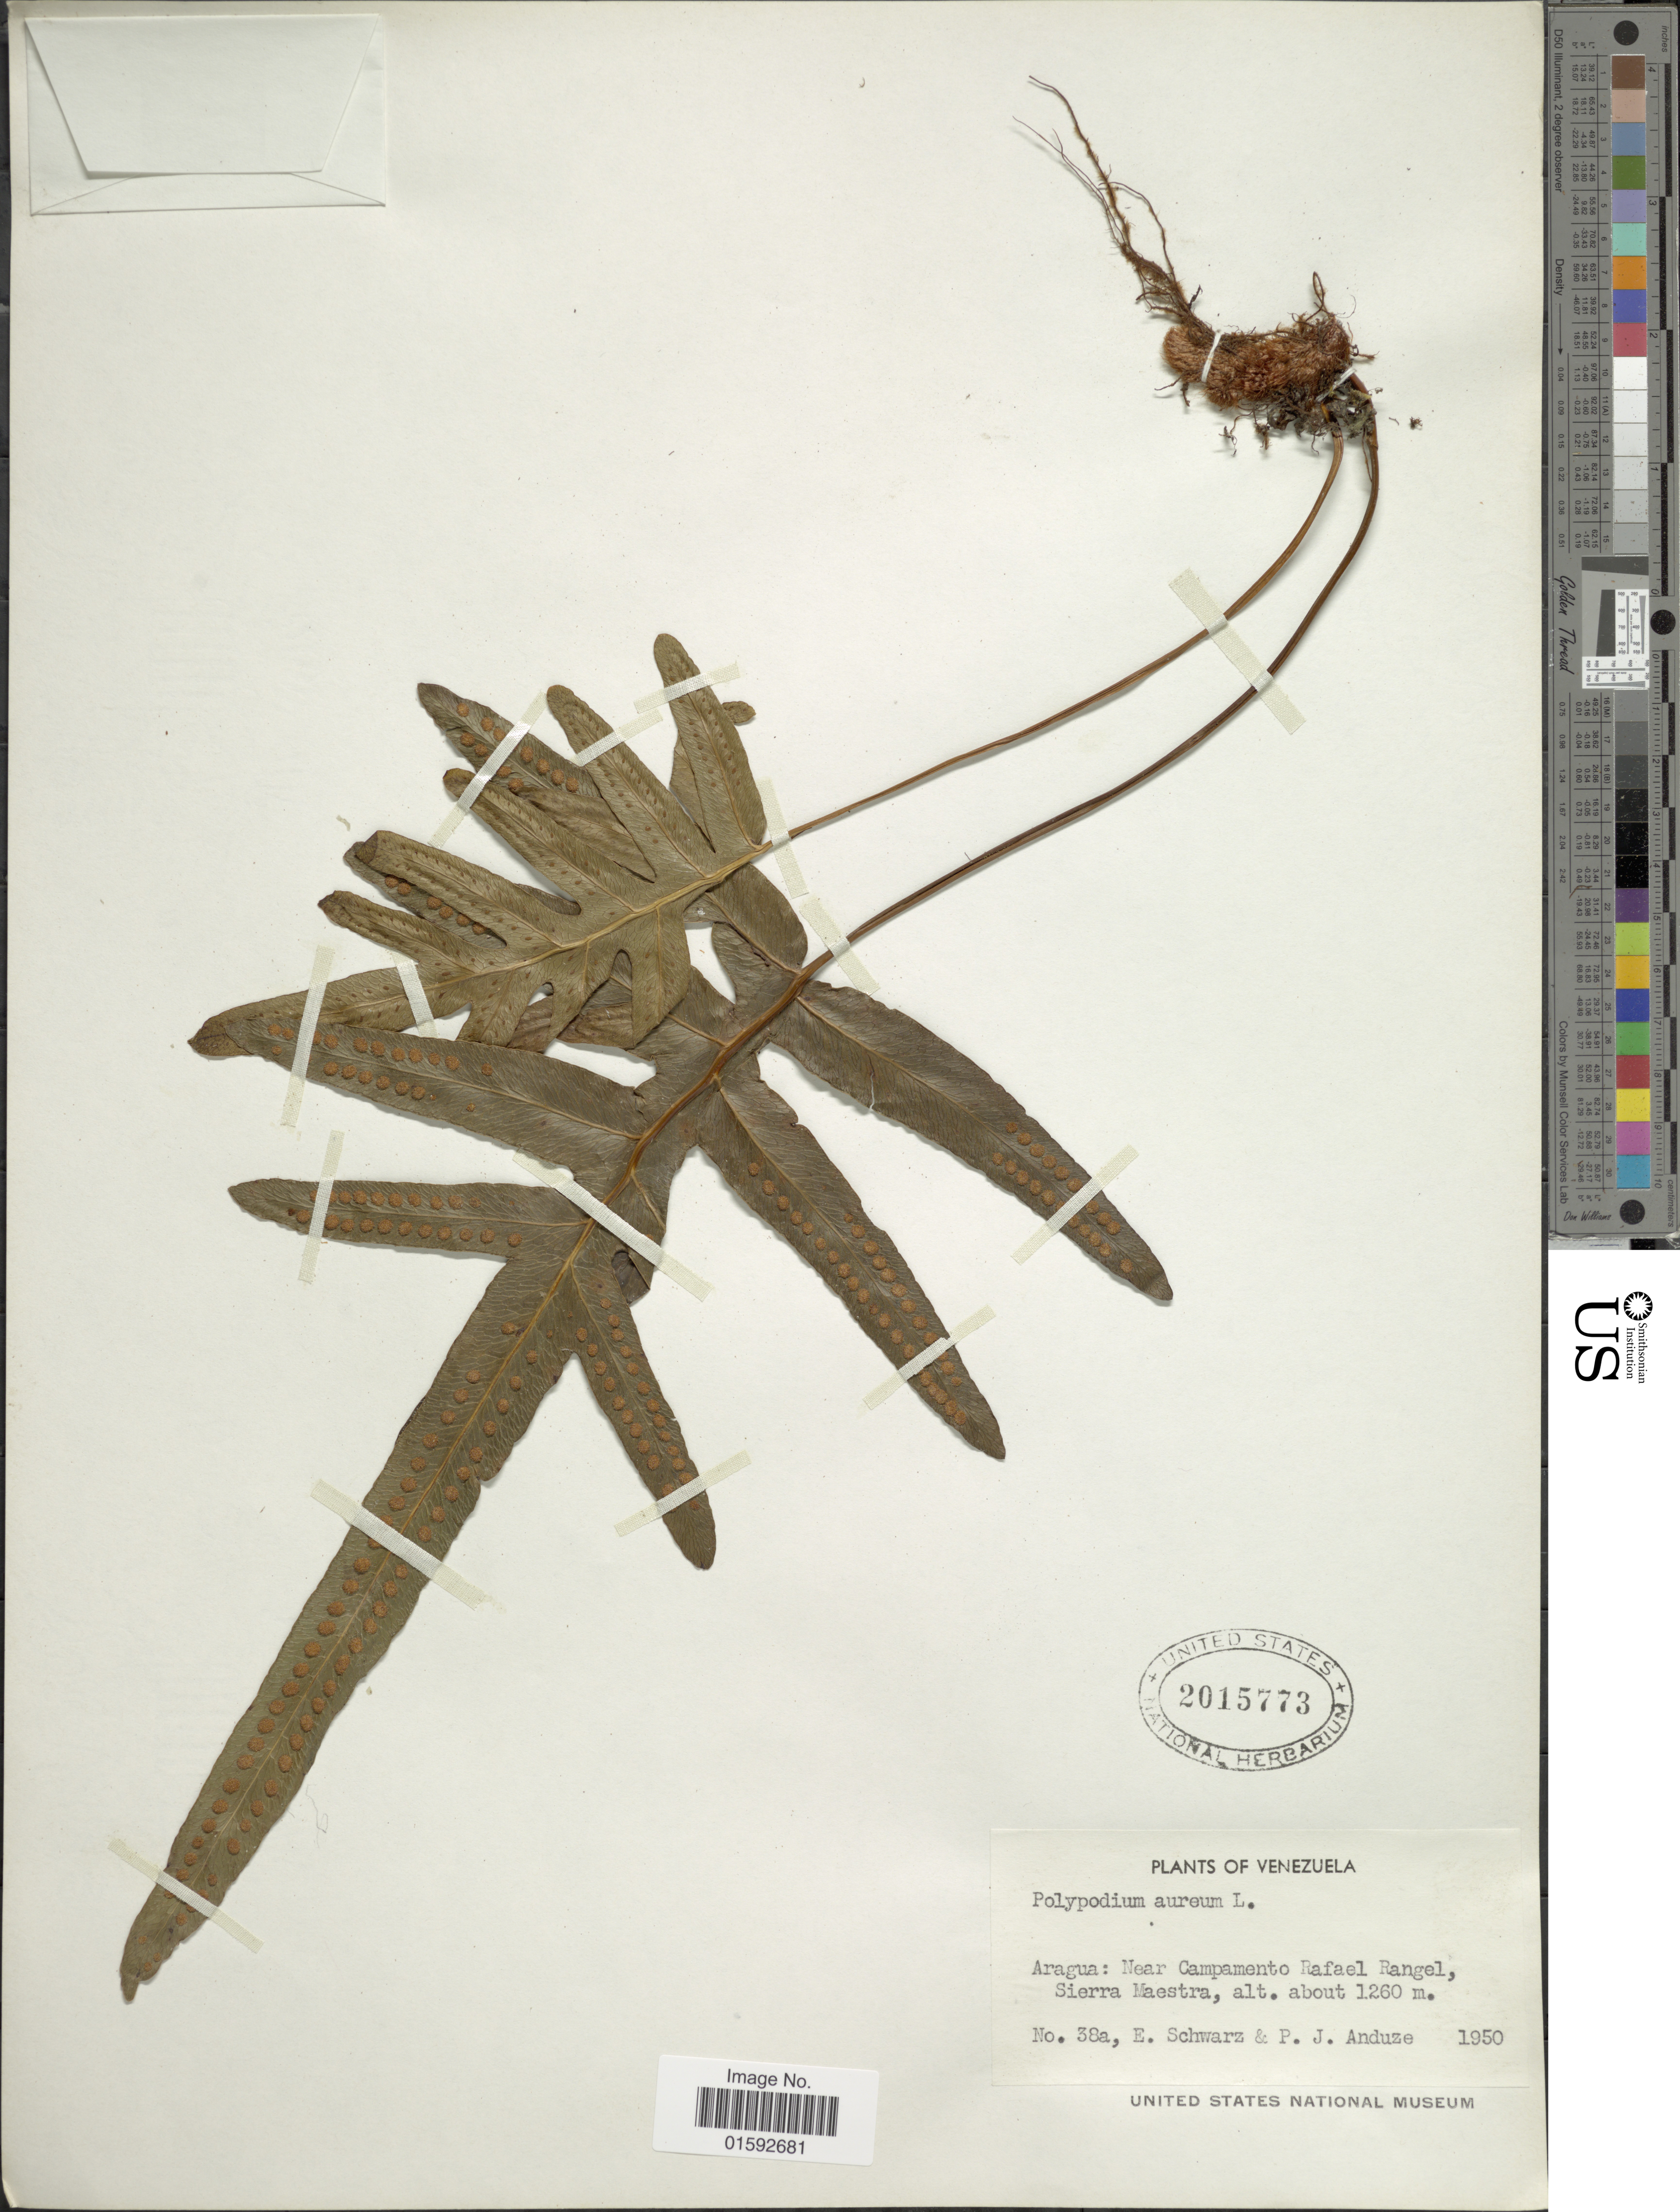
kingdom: Plantae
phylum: Tracheophyta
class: Polypodiopsida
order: Polypodiales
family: Polypodiaceae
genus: Phlebodium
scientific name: Phlebodium pseudoaureum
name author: (Cav.) Lellinger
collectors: E. Schwarz & P. Anduze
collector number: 38a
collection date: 1950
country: Venezuela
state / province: Aragua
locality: Near Campamento Rafael Rangel, Sierra Maestra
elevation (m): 1260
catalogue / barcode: US 2015773